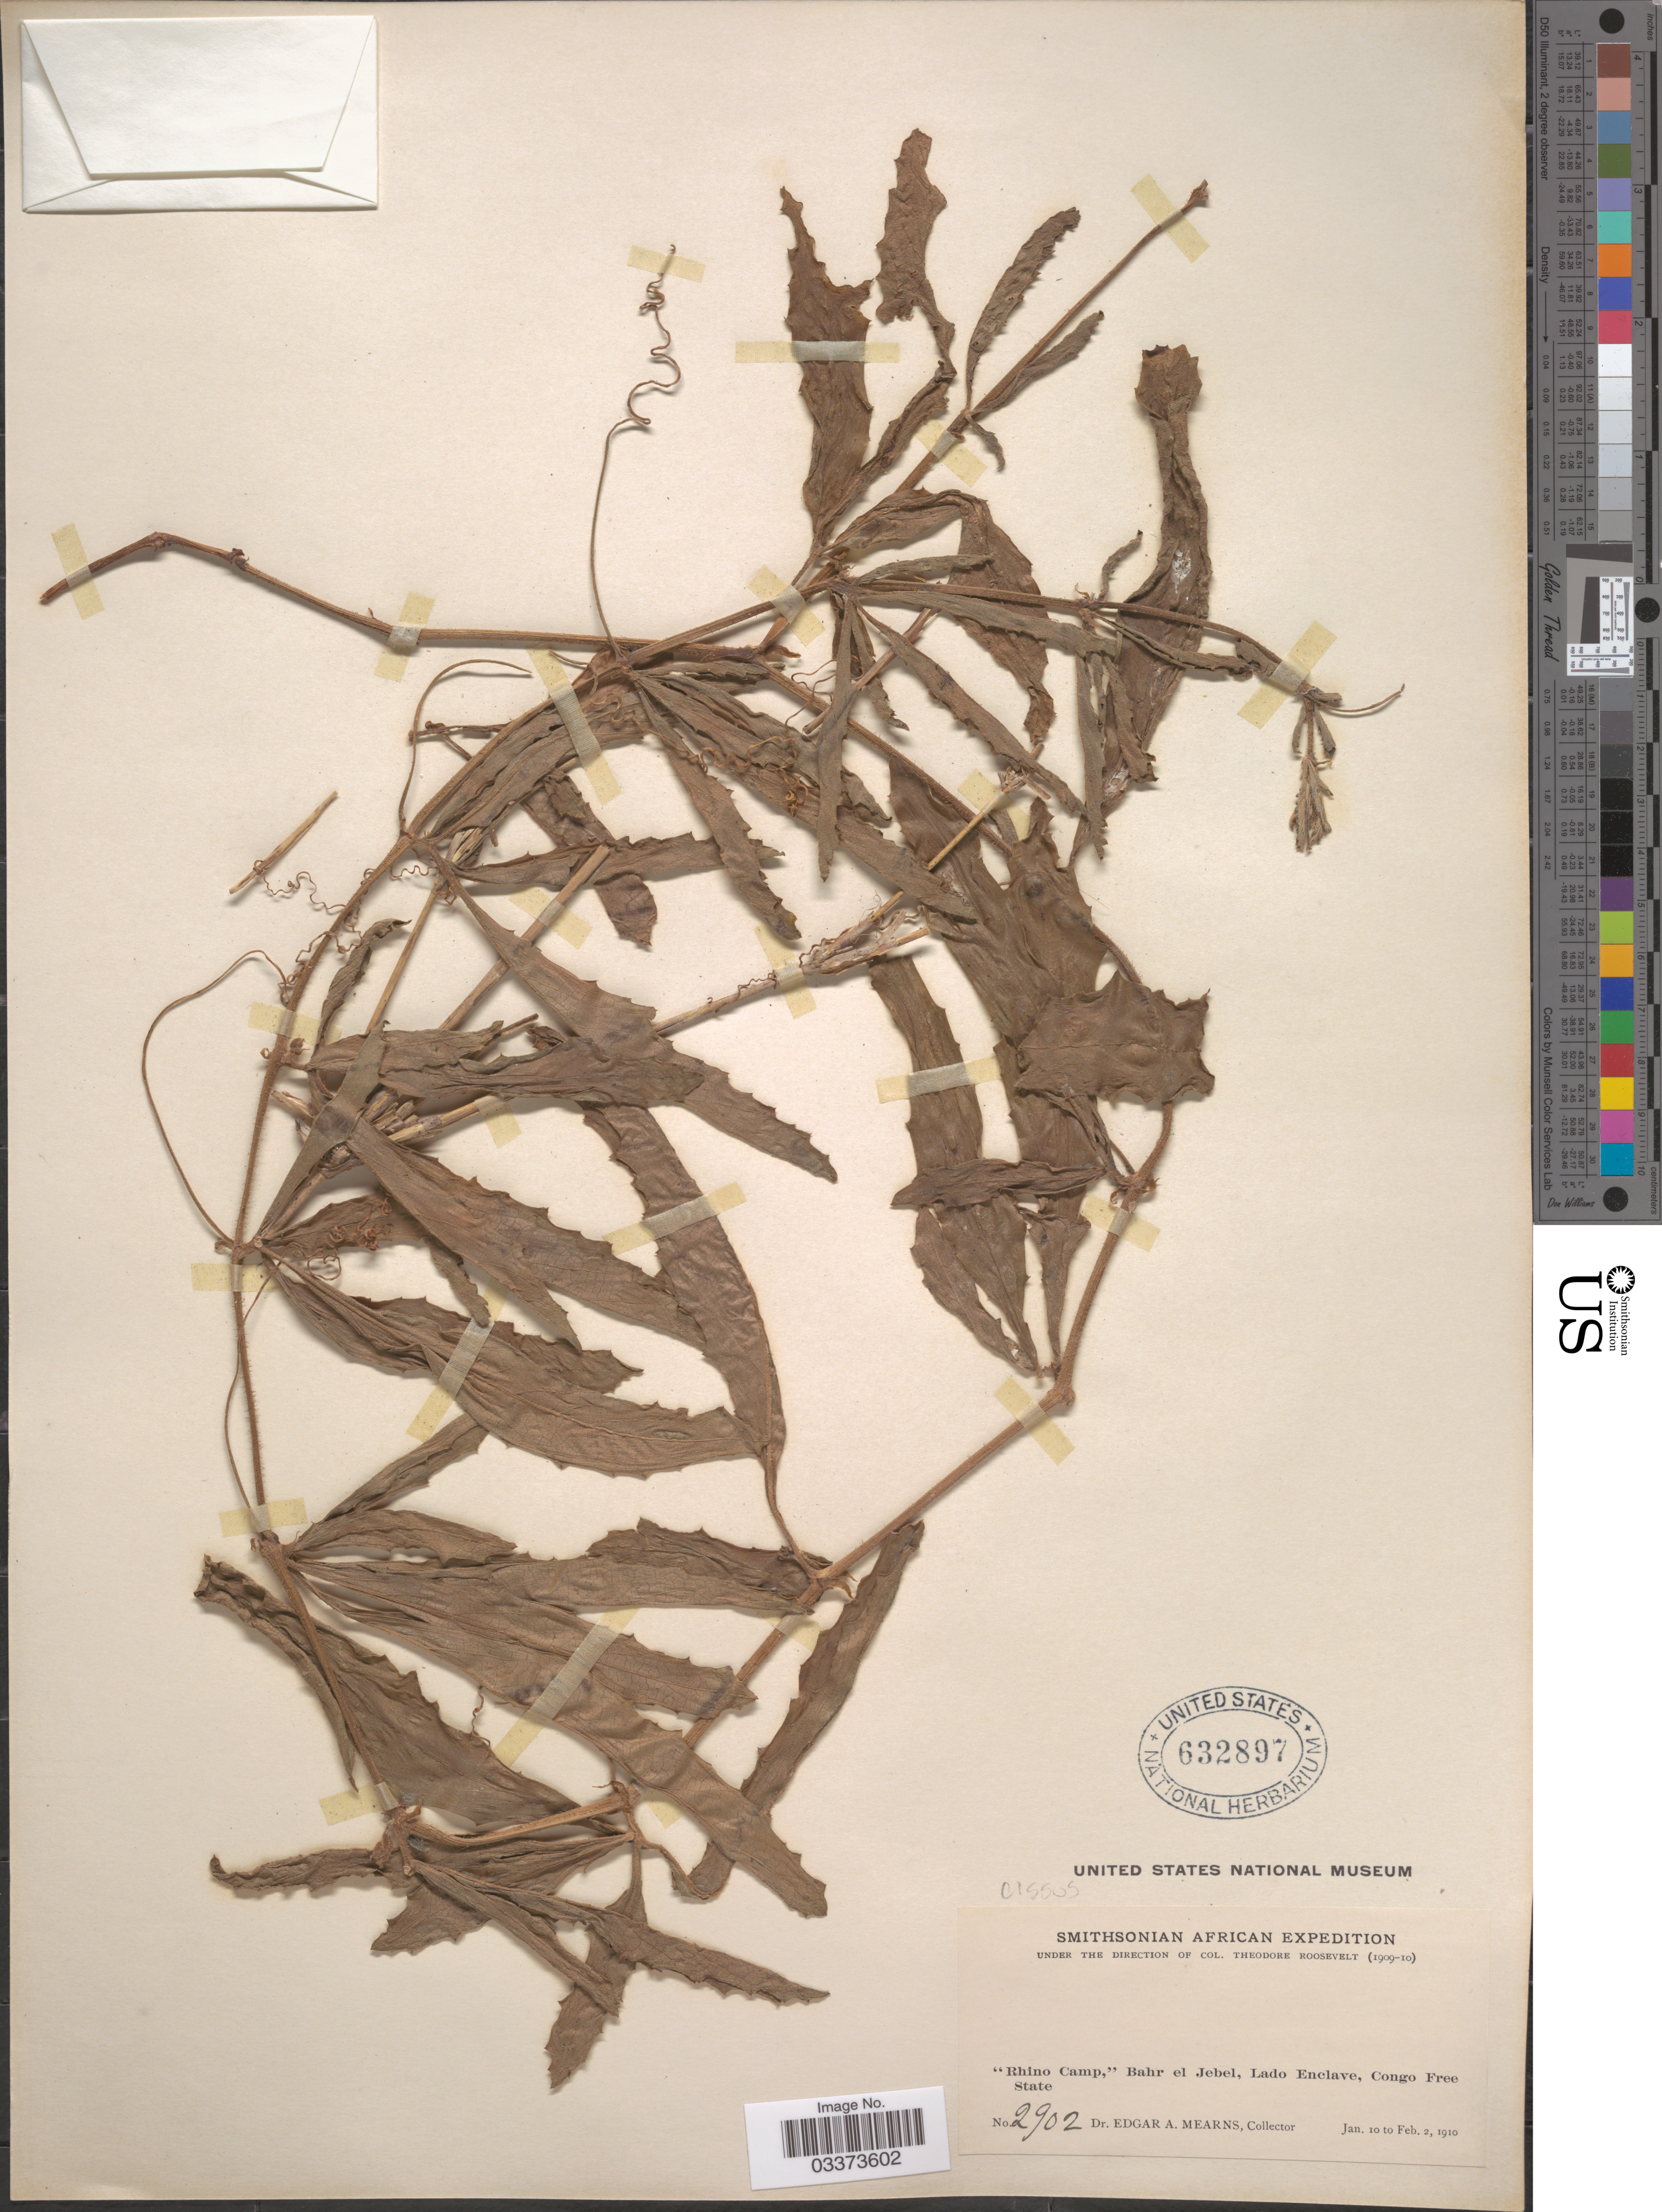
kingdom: Plantae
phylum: Tracheophyta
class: Magnoliopsida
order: Vitales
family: Vitaceae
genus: Cissus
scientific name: Cissus sp.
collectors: E. A. Mearns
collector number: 2902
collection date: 1910-01-10/1910-02-02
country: Uganda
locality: Rhino Camp,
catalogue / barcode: US 632897